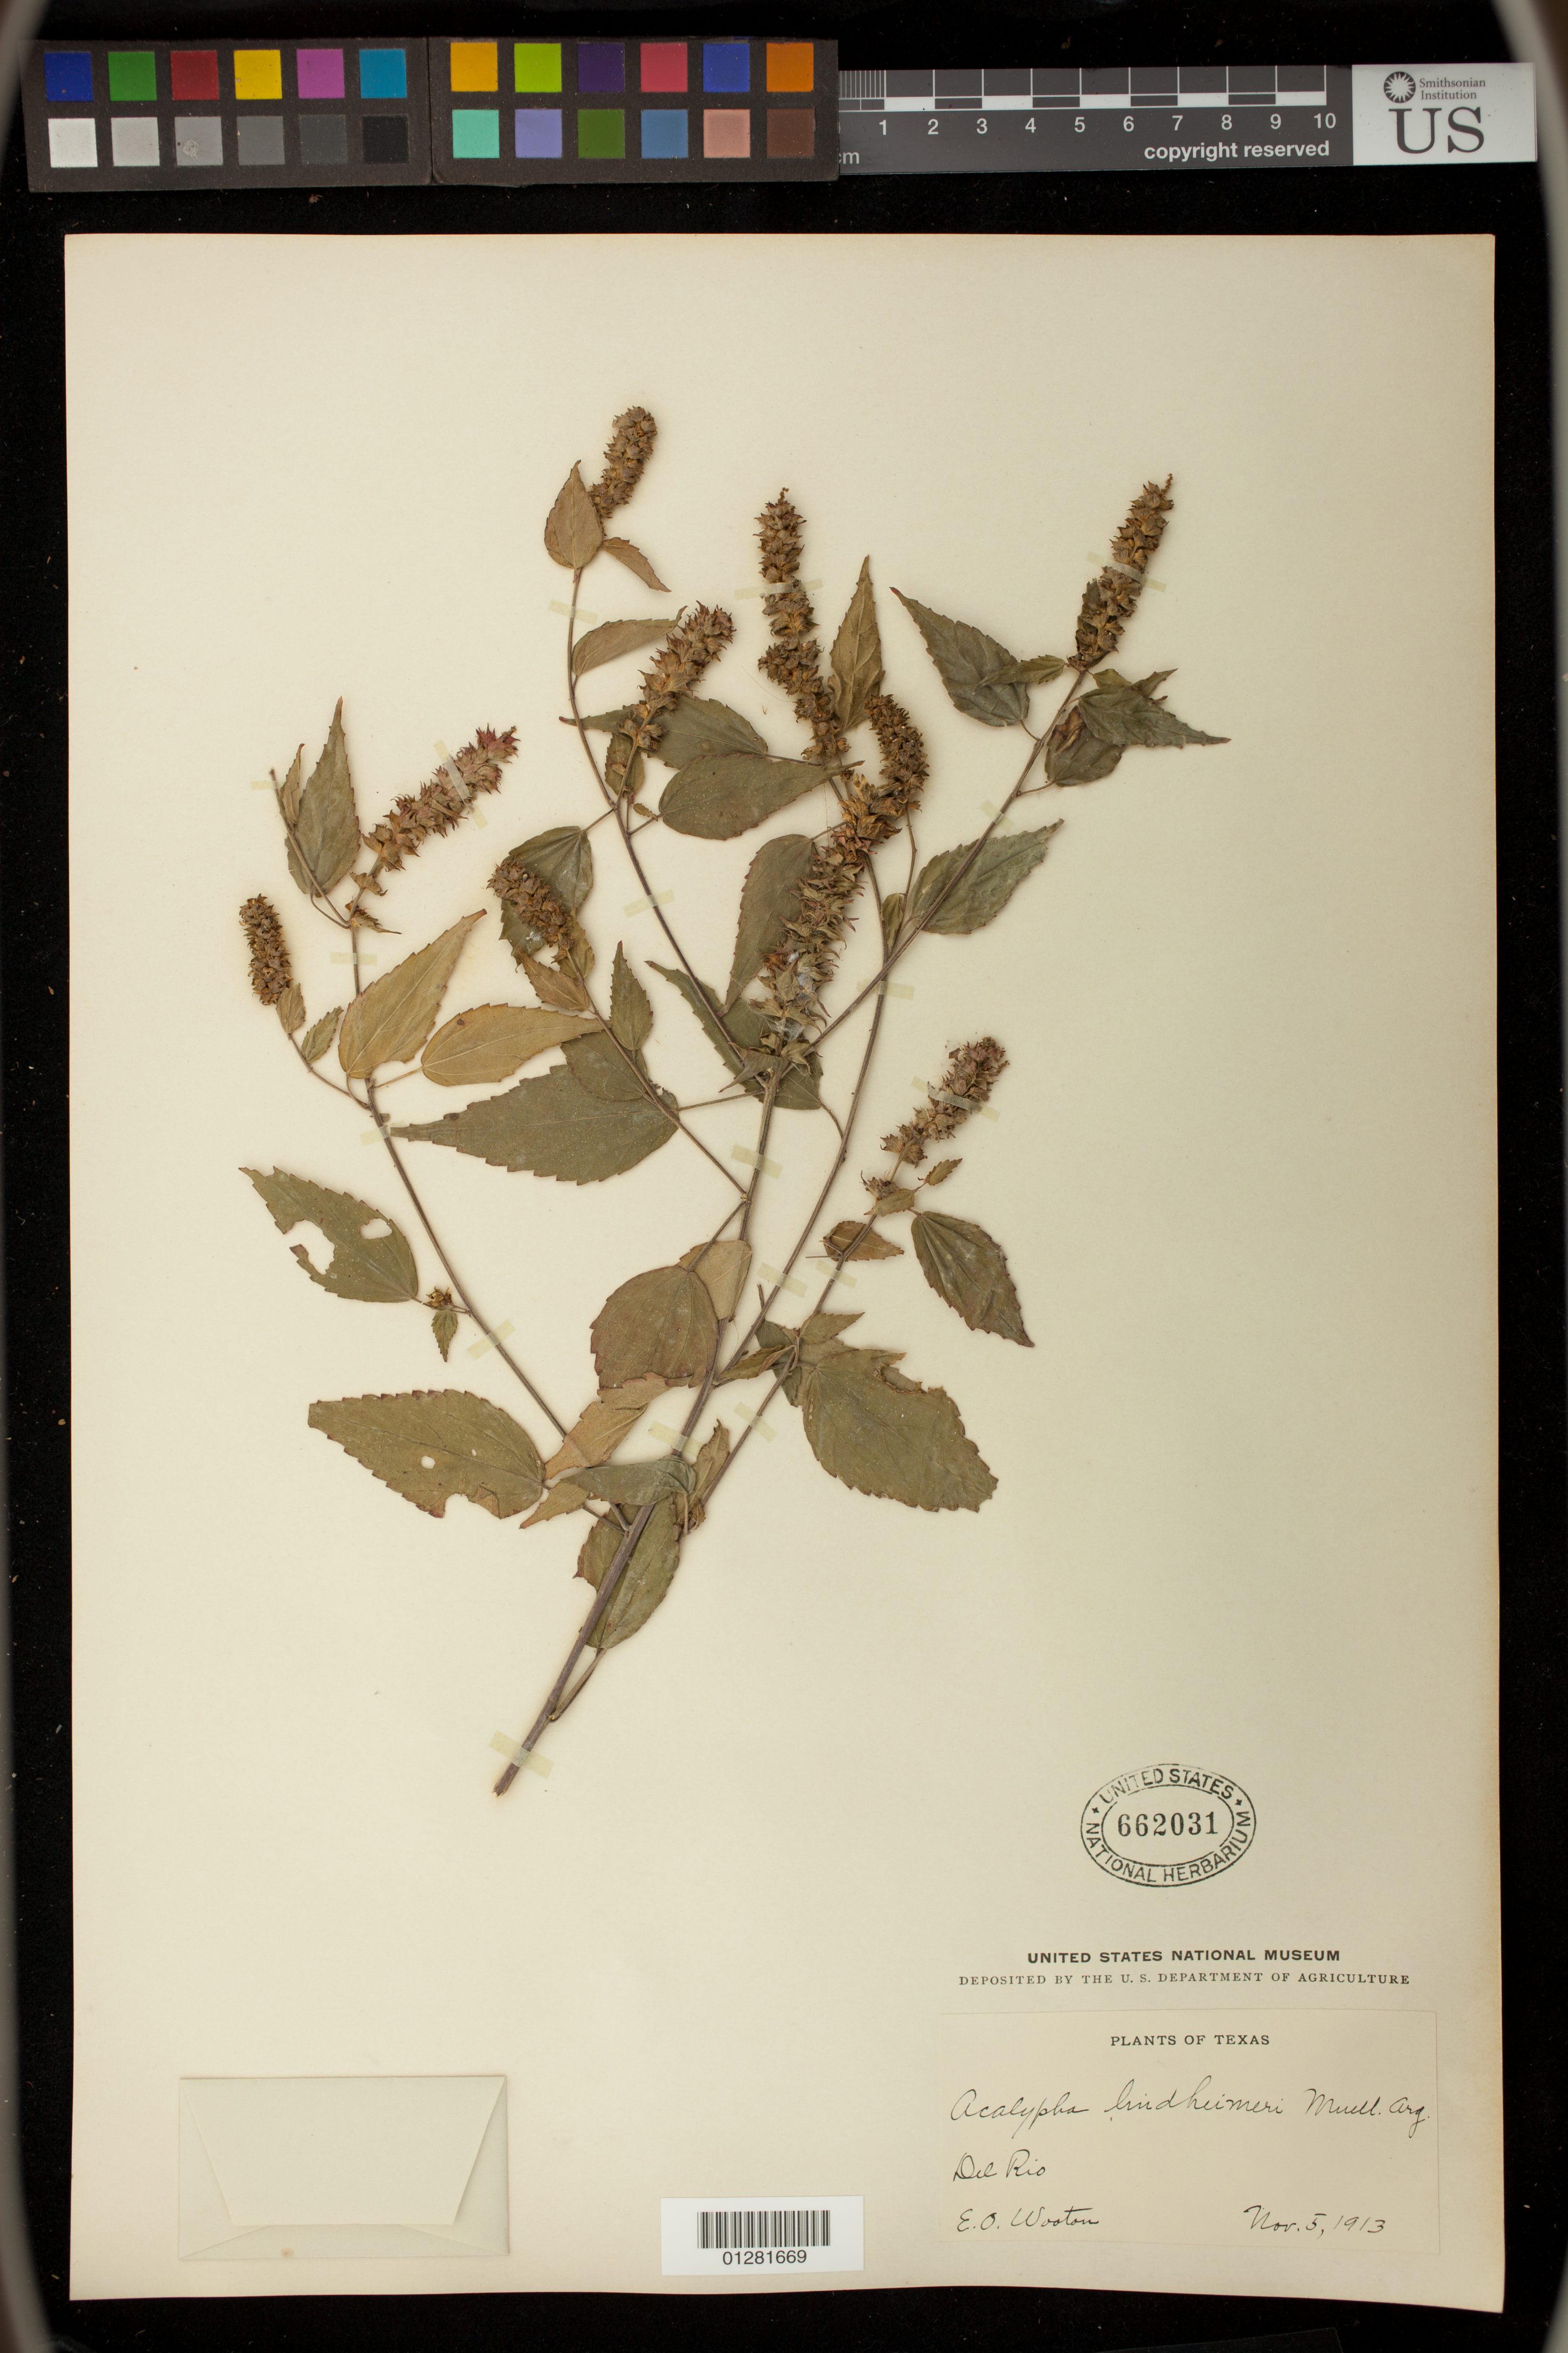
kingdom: Plantae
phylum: Tracheophyta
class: Magnoliopsida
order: Malpighiales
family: Euphorbiaceae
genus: Acalypha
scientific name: Acalypha lindheimeri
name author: Müll. Arg.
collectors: E. O. Wooton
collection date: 1913-11-05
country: United States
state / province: Texas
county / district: Val Verde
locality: Del Rio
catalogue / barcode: US 662031